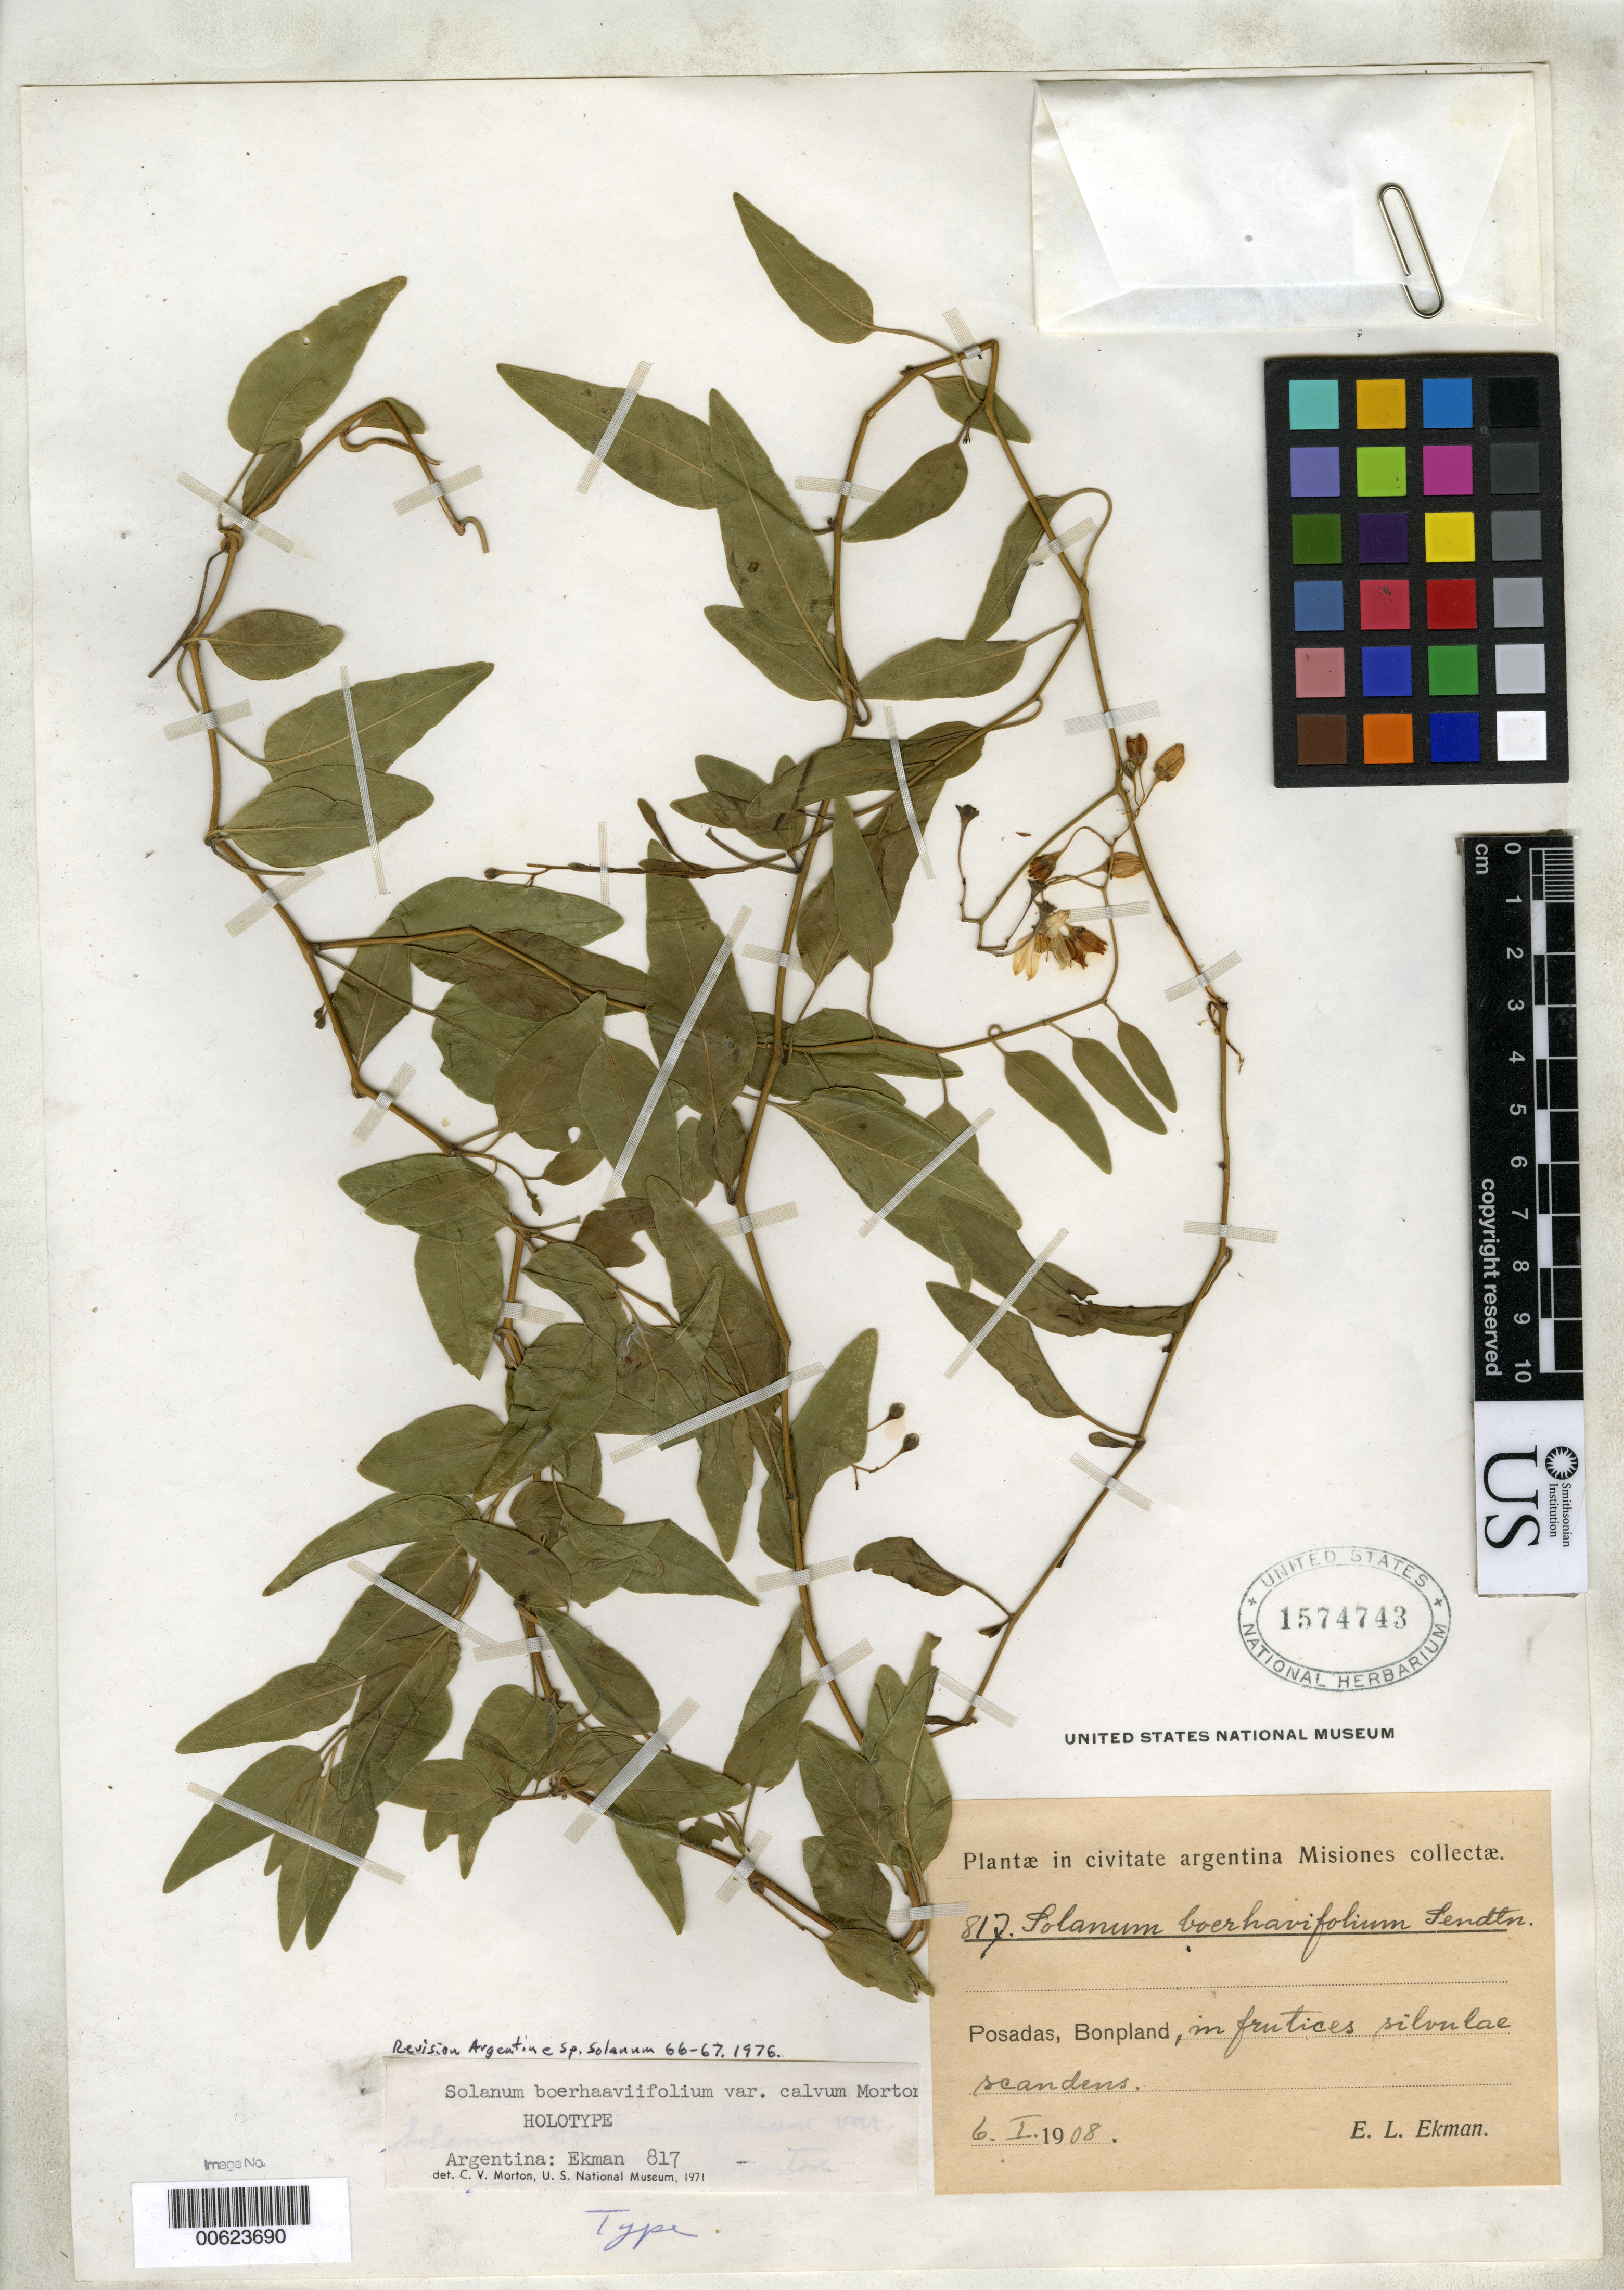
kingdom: Plantae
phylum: Tracheophyta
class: Magnoliopsida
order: Solanales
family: Solanaceae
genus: Solanum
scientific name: Solanum boerhaviifolium var. calvum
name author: C.V. Morton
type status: Holotype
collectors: E. L. Ekman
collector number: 817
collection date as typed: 06 Jan 1908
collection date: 1908-01-06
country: Argentina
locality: Posadas, Bonpland, in frutices silvulae scandens.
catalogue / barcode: US 1574743